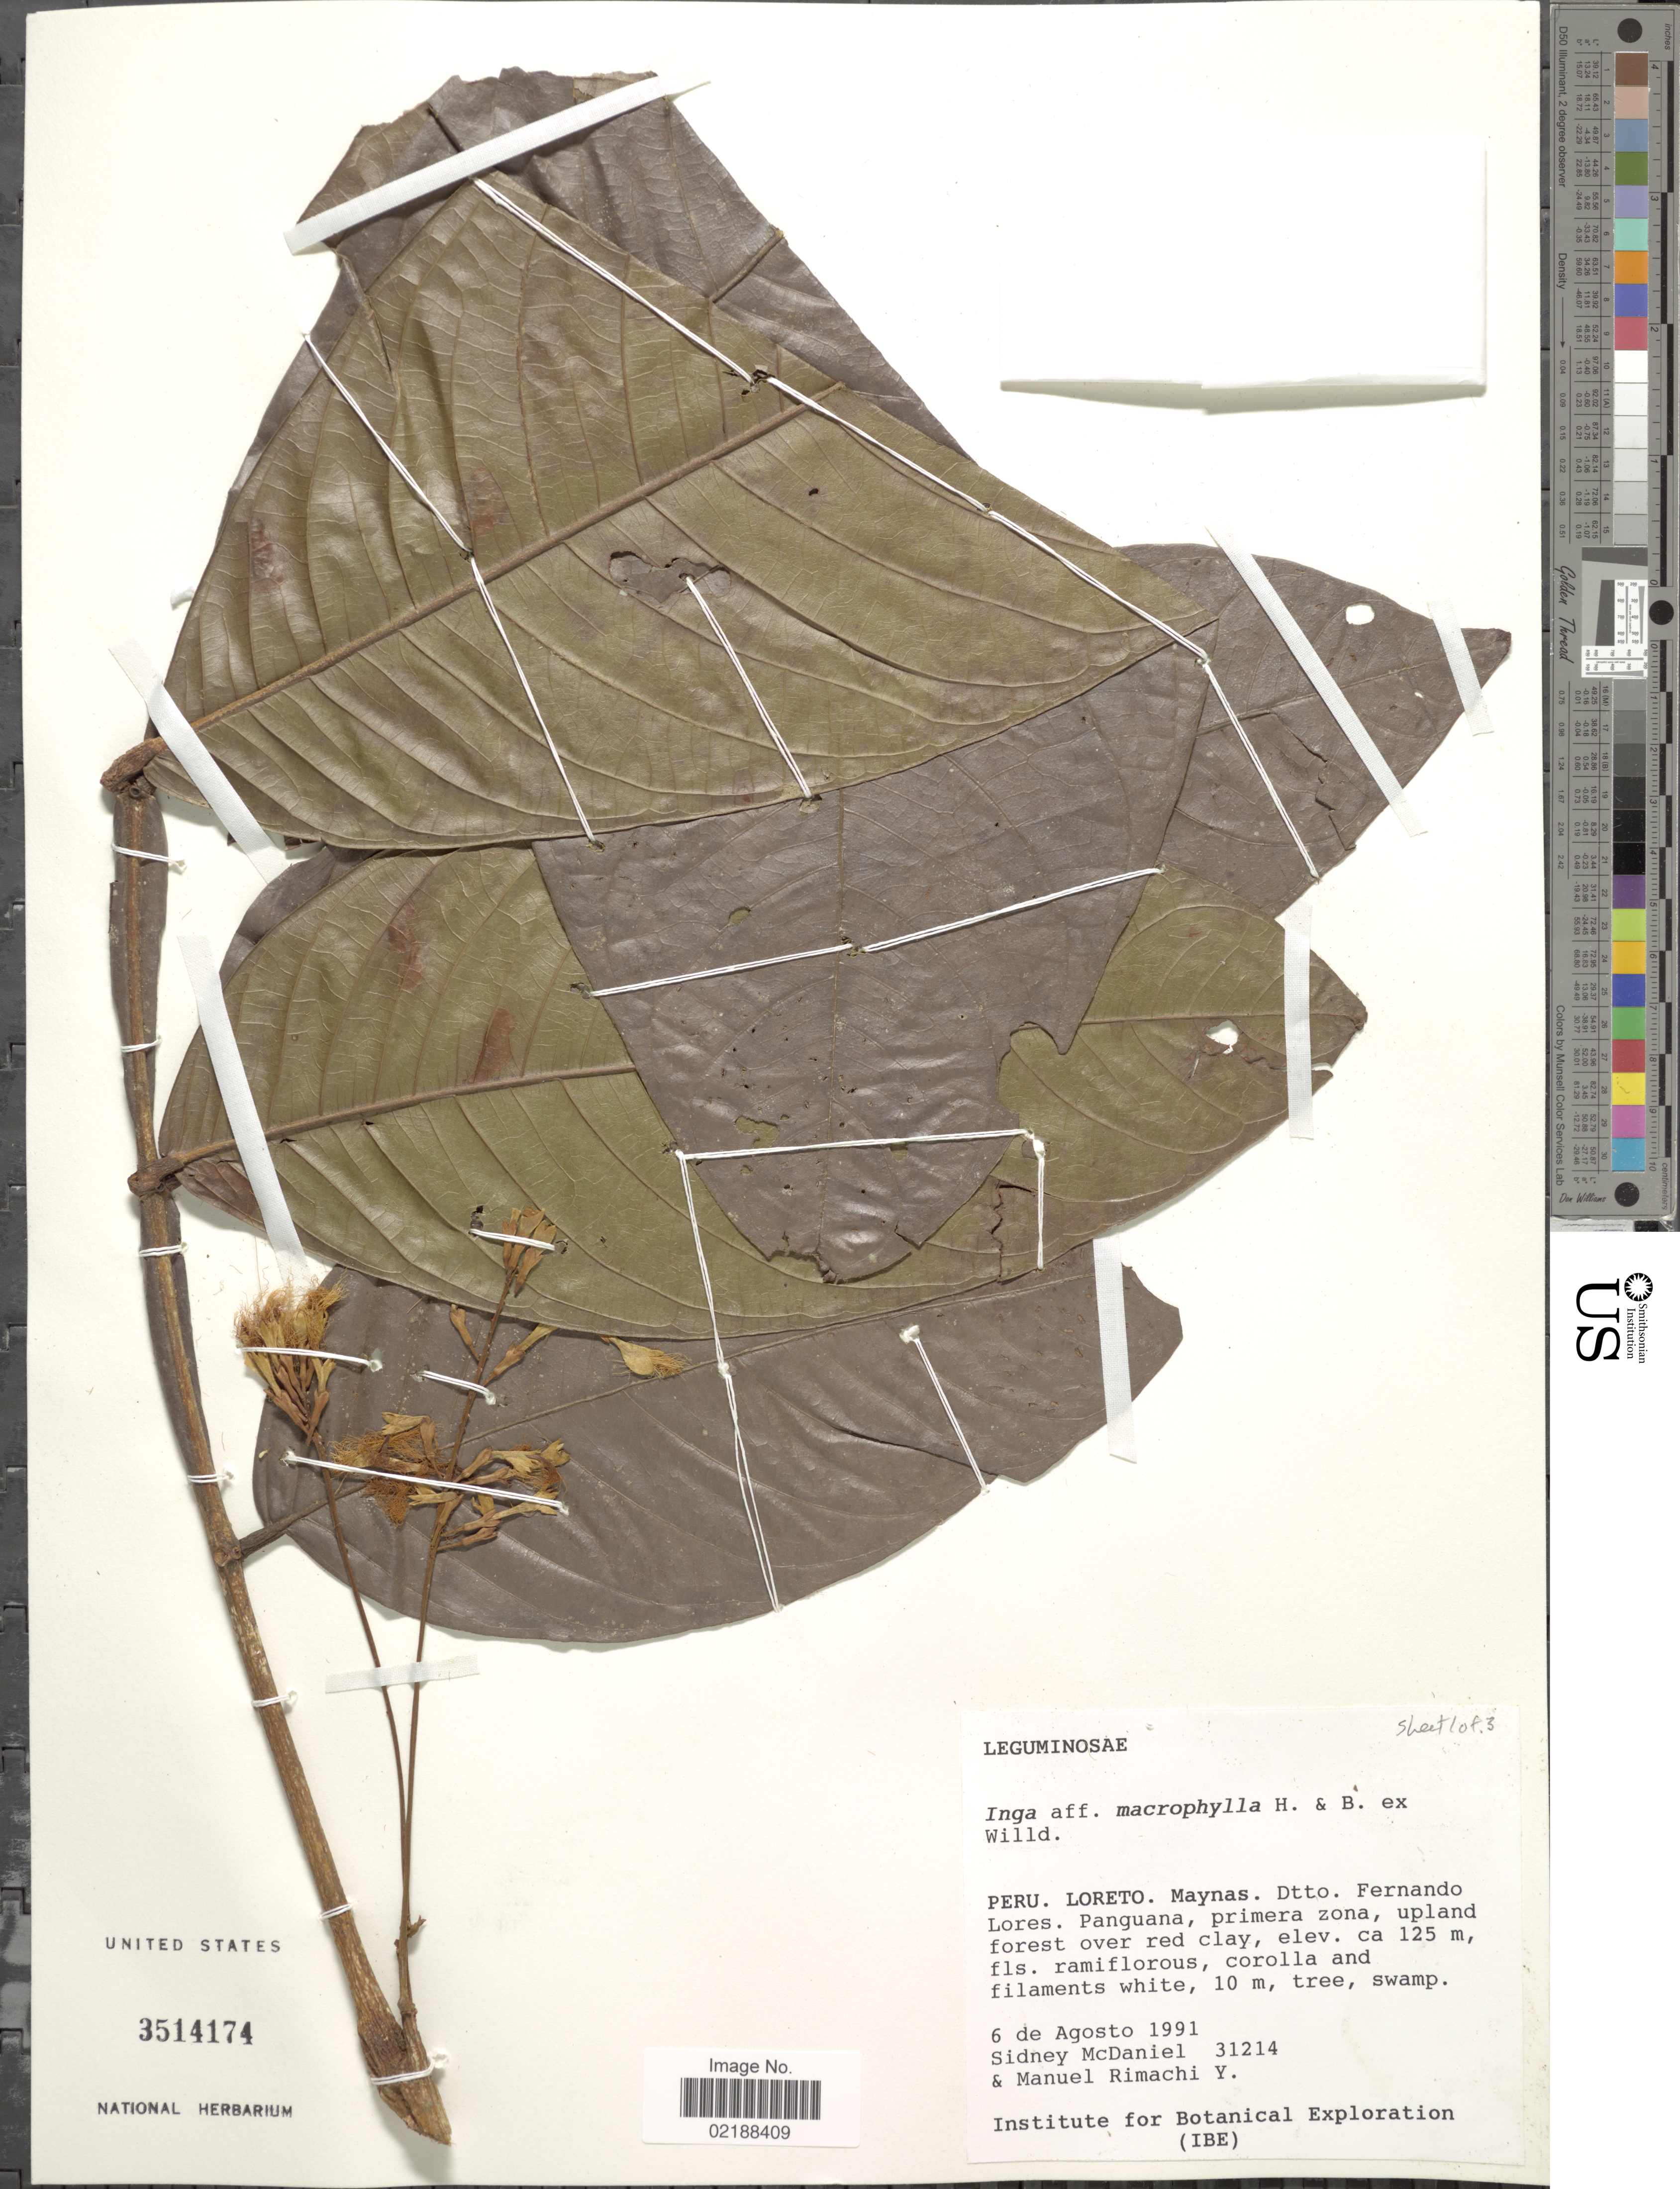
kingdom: Plantae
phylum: Tracheophyta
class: Magnoliopsida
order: Fabales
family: Fabaceae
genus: Inga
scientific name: Inga macrophylla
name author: Humb. & Bonpl. ex Willd.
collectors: S. McDaniel & M. Rimachi Y.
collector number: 31214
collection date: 1991-08-06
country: Peru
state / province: Loreto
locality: Maynas. Dtto. Fernando Lores. Panguana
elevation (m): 125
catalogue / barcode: US 3514174